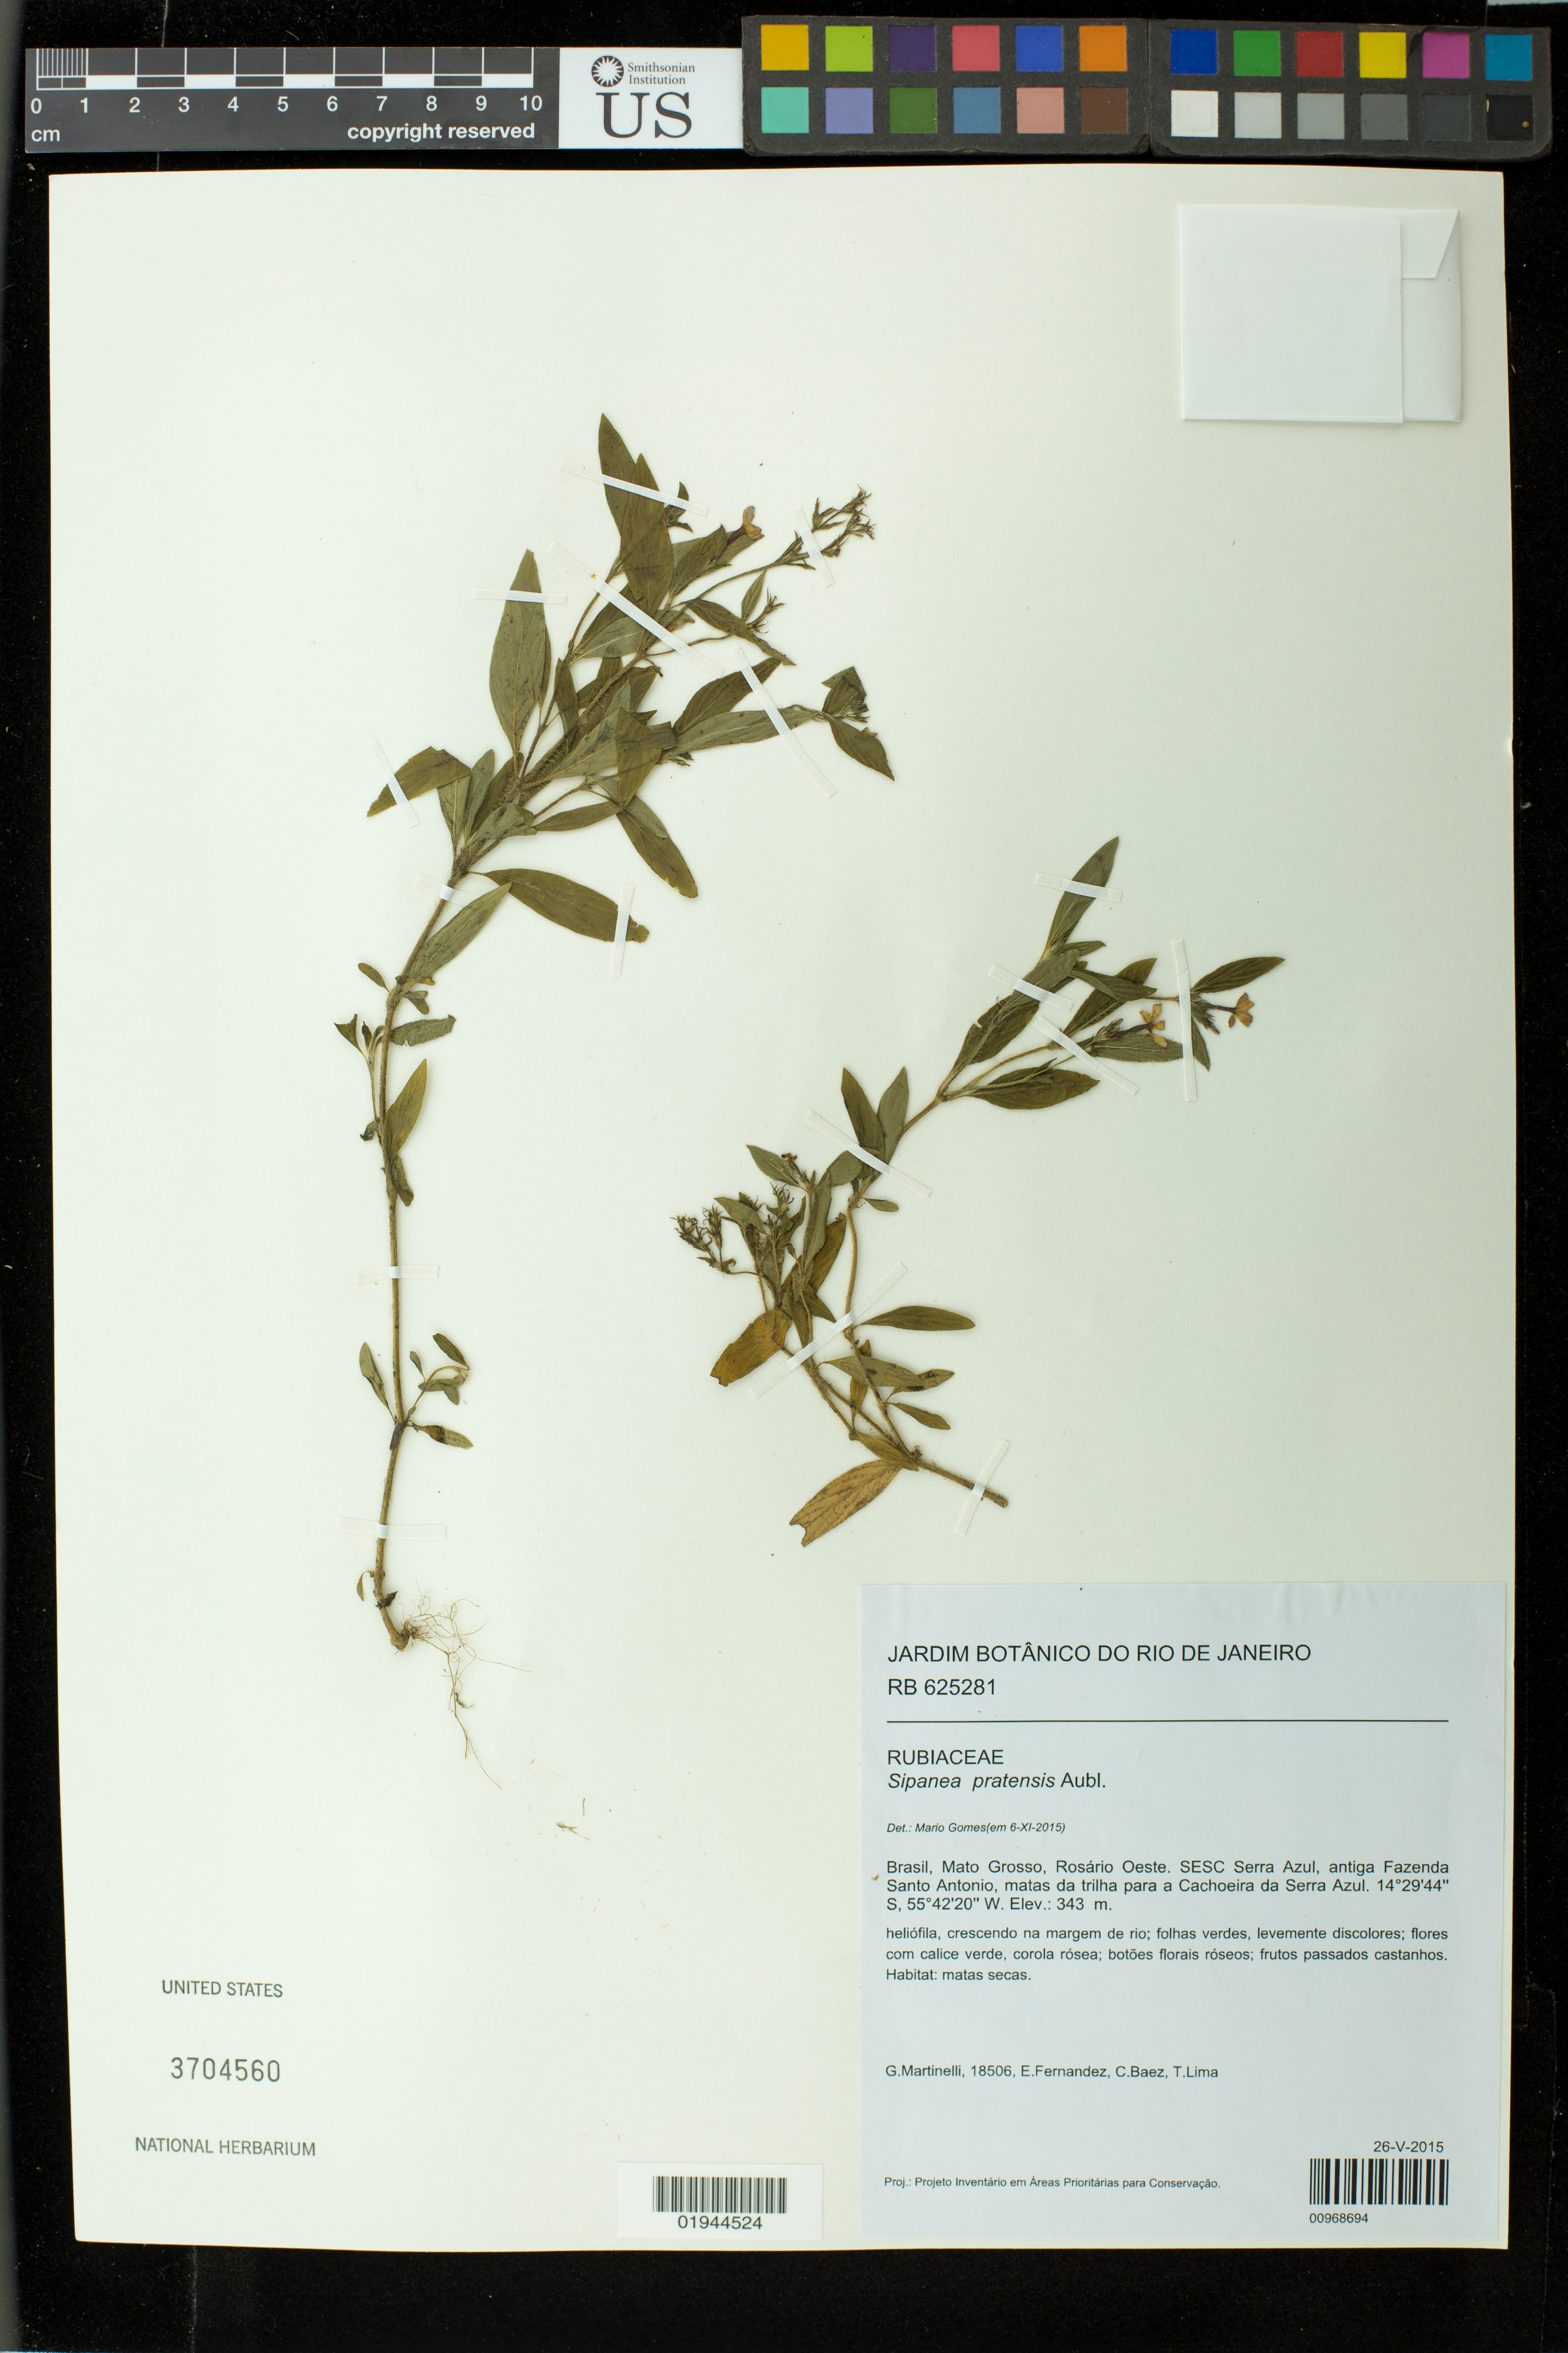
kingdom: Plantae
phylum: Tracheophyta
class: Magnoliopsida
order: Gentianales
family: Rubiaceae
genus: Sipanea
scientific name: Sipanea pratensis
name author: Aubl.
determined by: Gomes, M.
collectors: G. Martinelli, E. Fernandez, C. Baez & T. Lima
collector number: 18506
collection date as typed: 26 V 2015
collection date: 2015-05-26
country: Brazil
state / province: Mato Grosso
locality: Rosário Oeste. SESC Serra Azul, antiga Fazenda Santo Antonio, matas da trilha para a Cachoeira da Serra Azul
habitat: matas secas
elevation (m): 343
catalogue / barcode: US 3704560